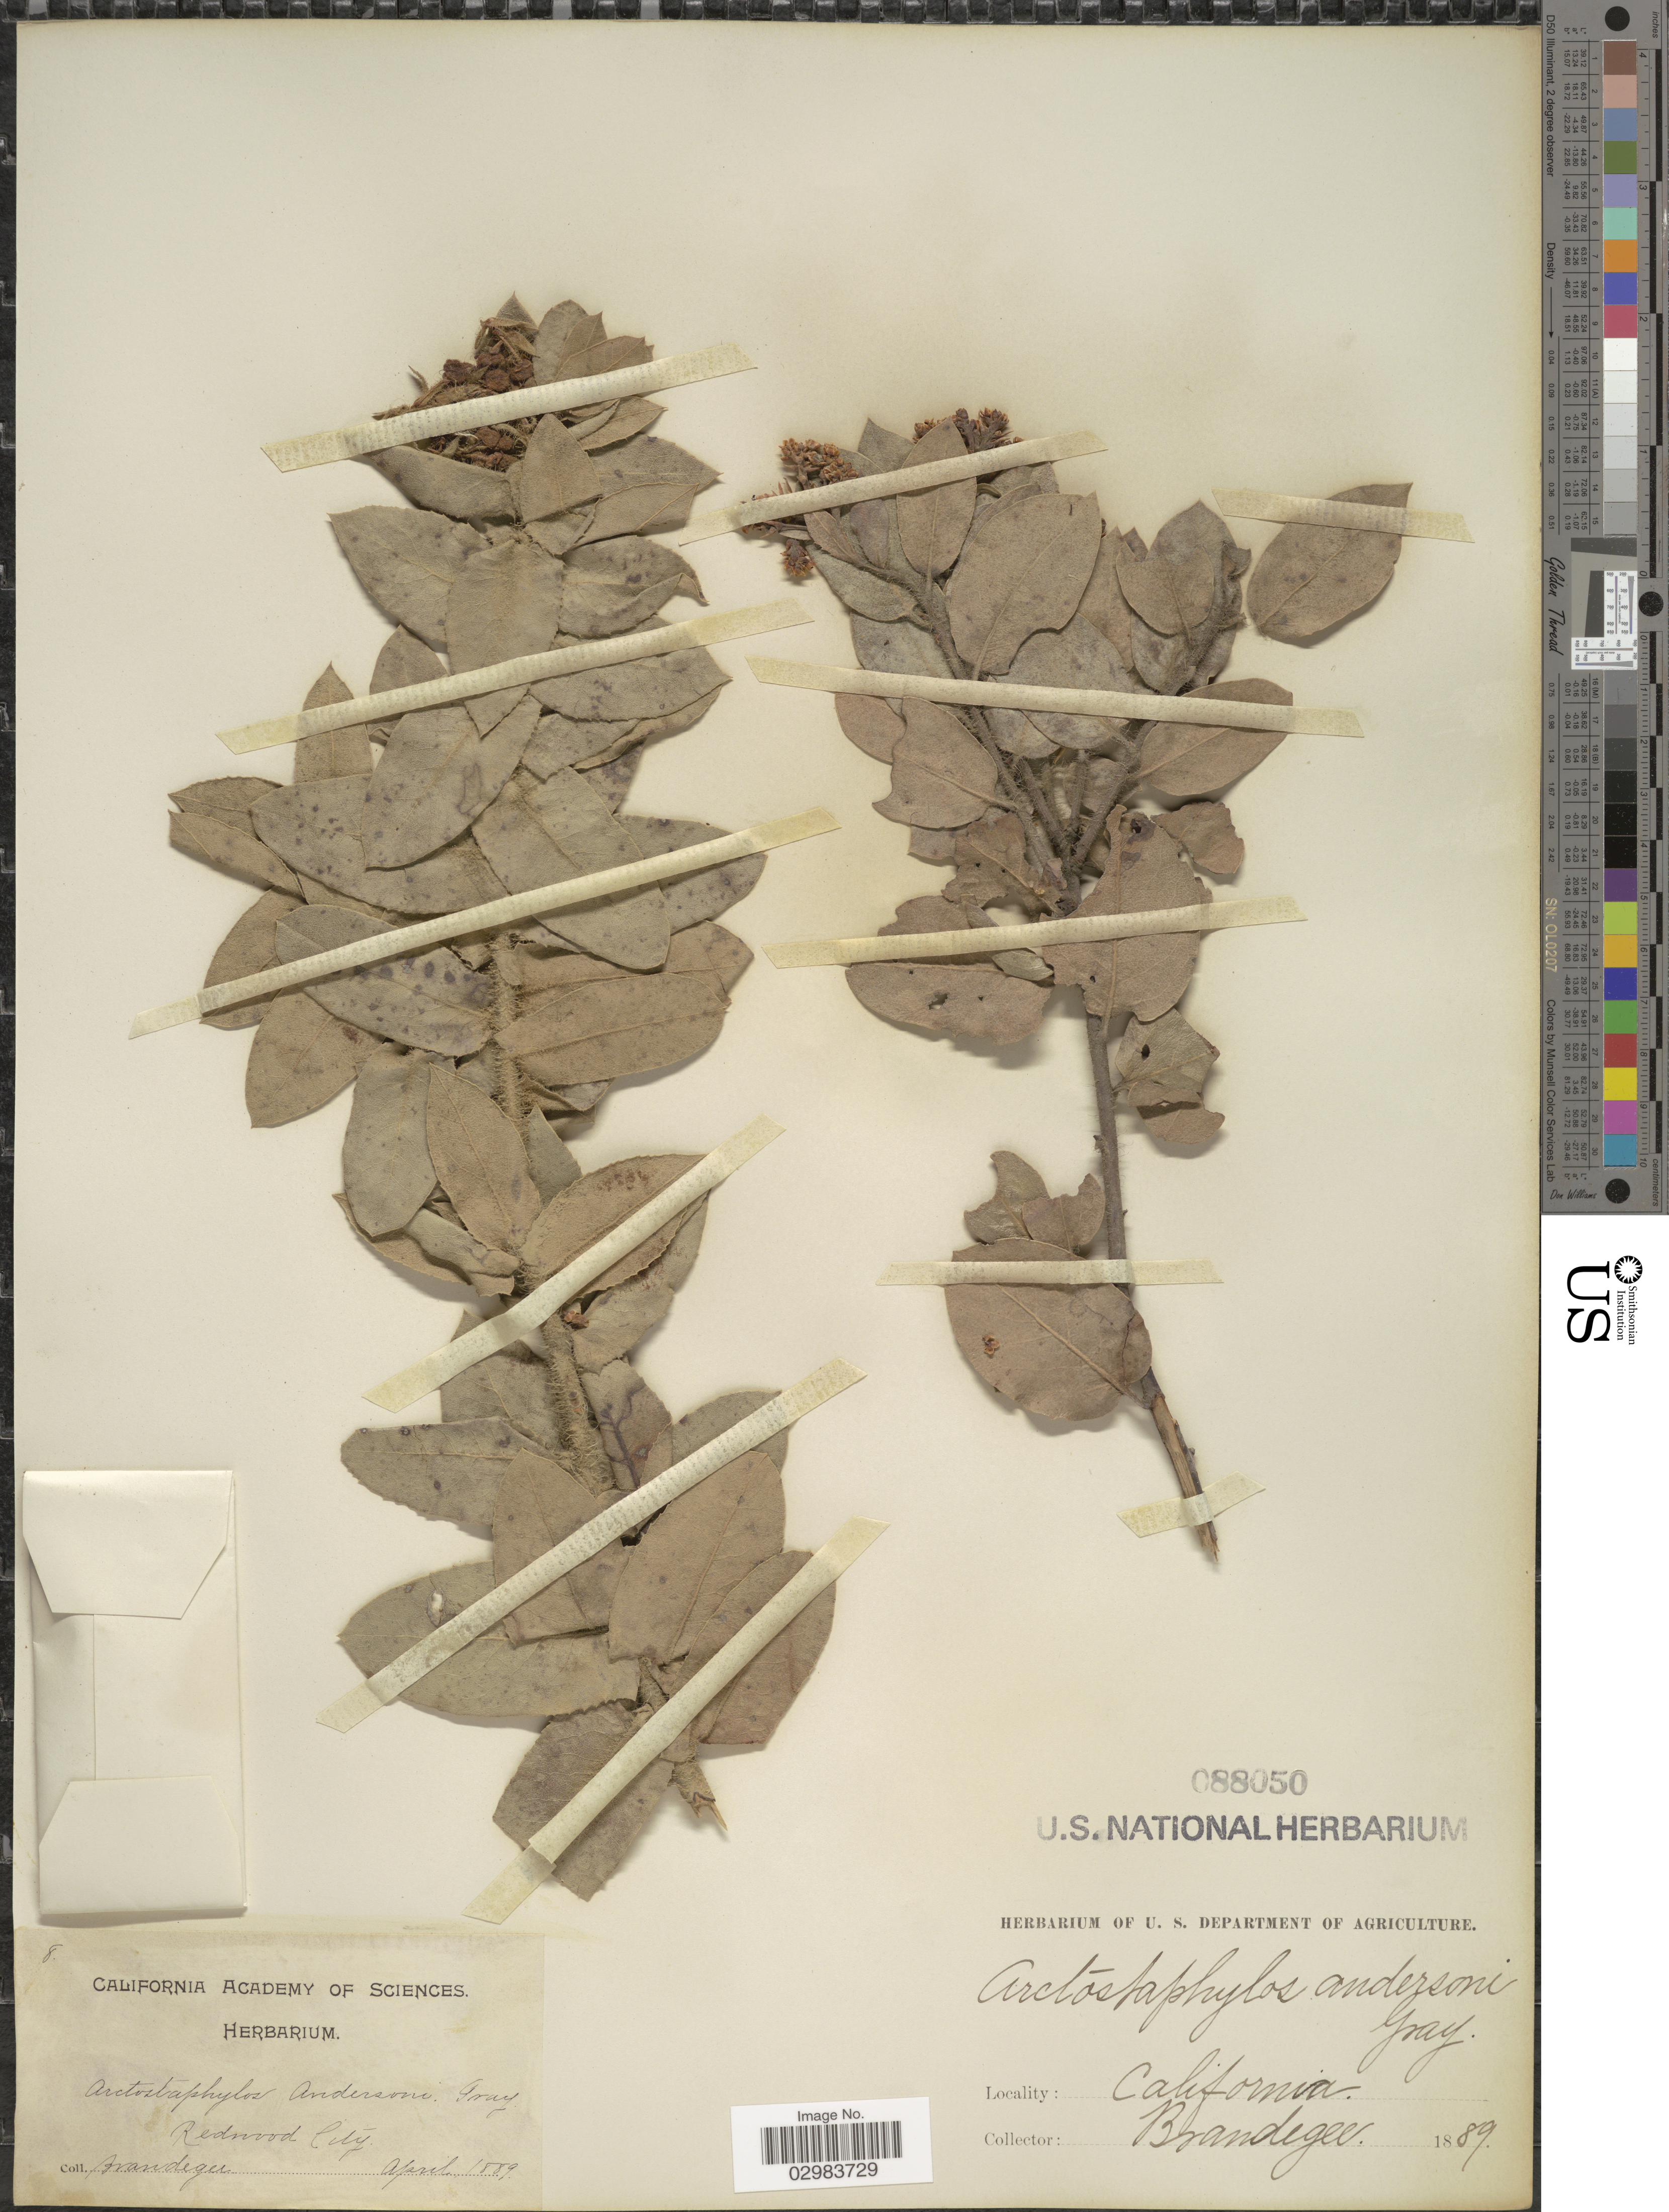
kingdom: Plantae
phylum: Tracheophyta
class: Magnoliopsida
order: Ericales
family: Ericaceae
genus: Arctostaphylos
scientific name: Arctostaphylos andersonii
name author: A. Gray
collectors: -- Brandegee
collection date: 1889-04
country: United States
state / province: California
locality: Redwood City.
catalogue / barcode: US 88050